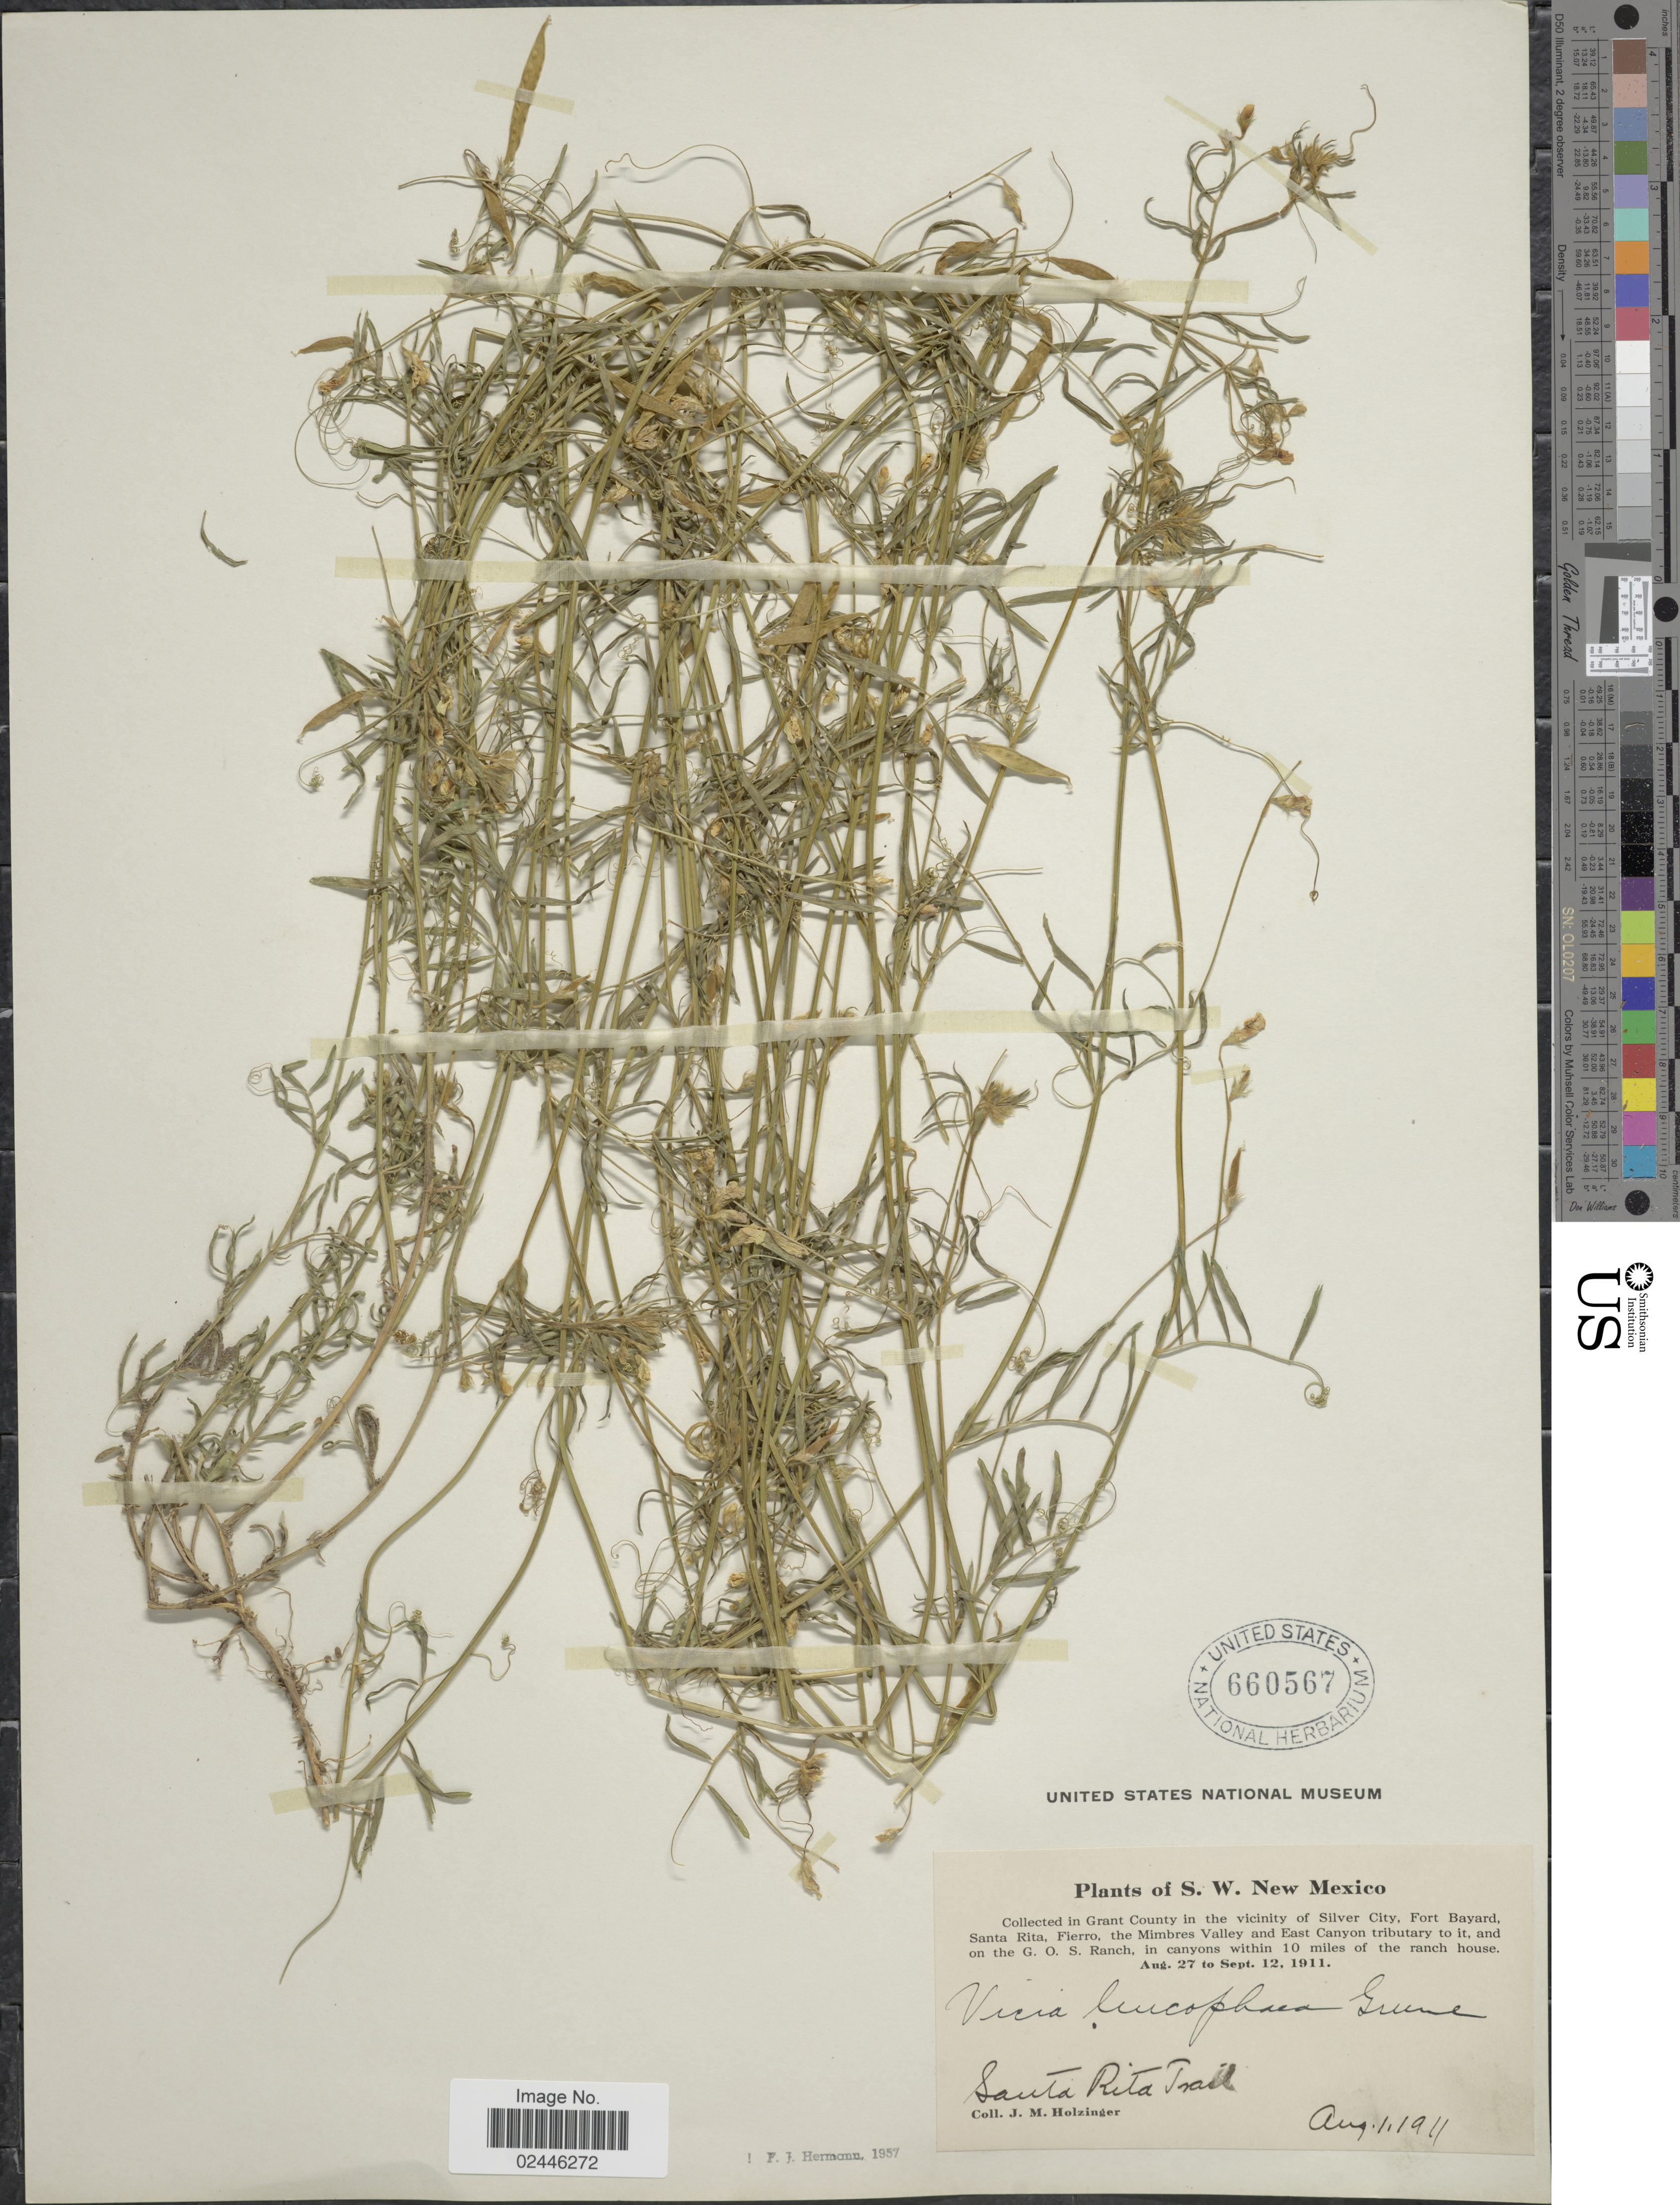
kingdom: Plantae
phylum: Tracheophyta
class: Magnoliopsida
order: Fabales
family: Fabaceae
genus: Vicia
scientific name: Vicia leucophaea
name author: Greene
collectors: J. M. Holzinger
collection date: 1911-08-01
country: United States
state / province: New Mexico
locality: S. W. New Mexico. In Grant County in the vicinity of Silver City, Fort Bayard Santa Rita, Fierro, the Mimbres Valley and East Canyon tributary to it, and on the G. O. S. Ranch, in canyons within 10 miles of the ranch house. Santa Rita Trail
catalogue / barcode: US 660567